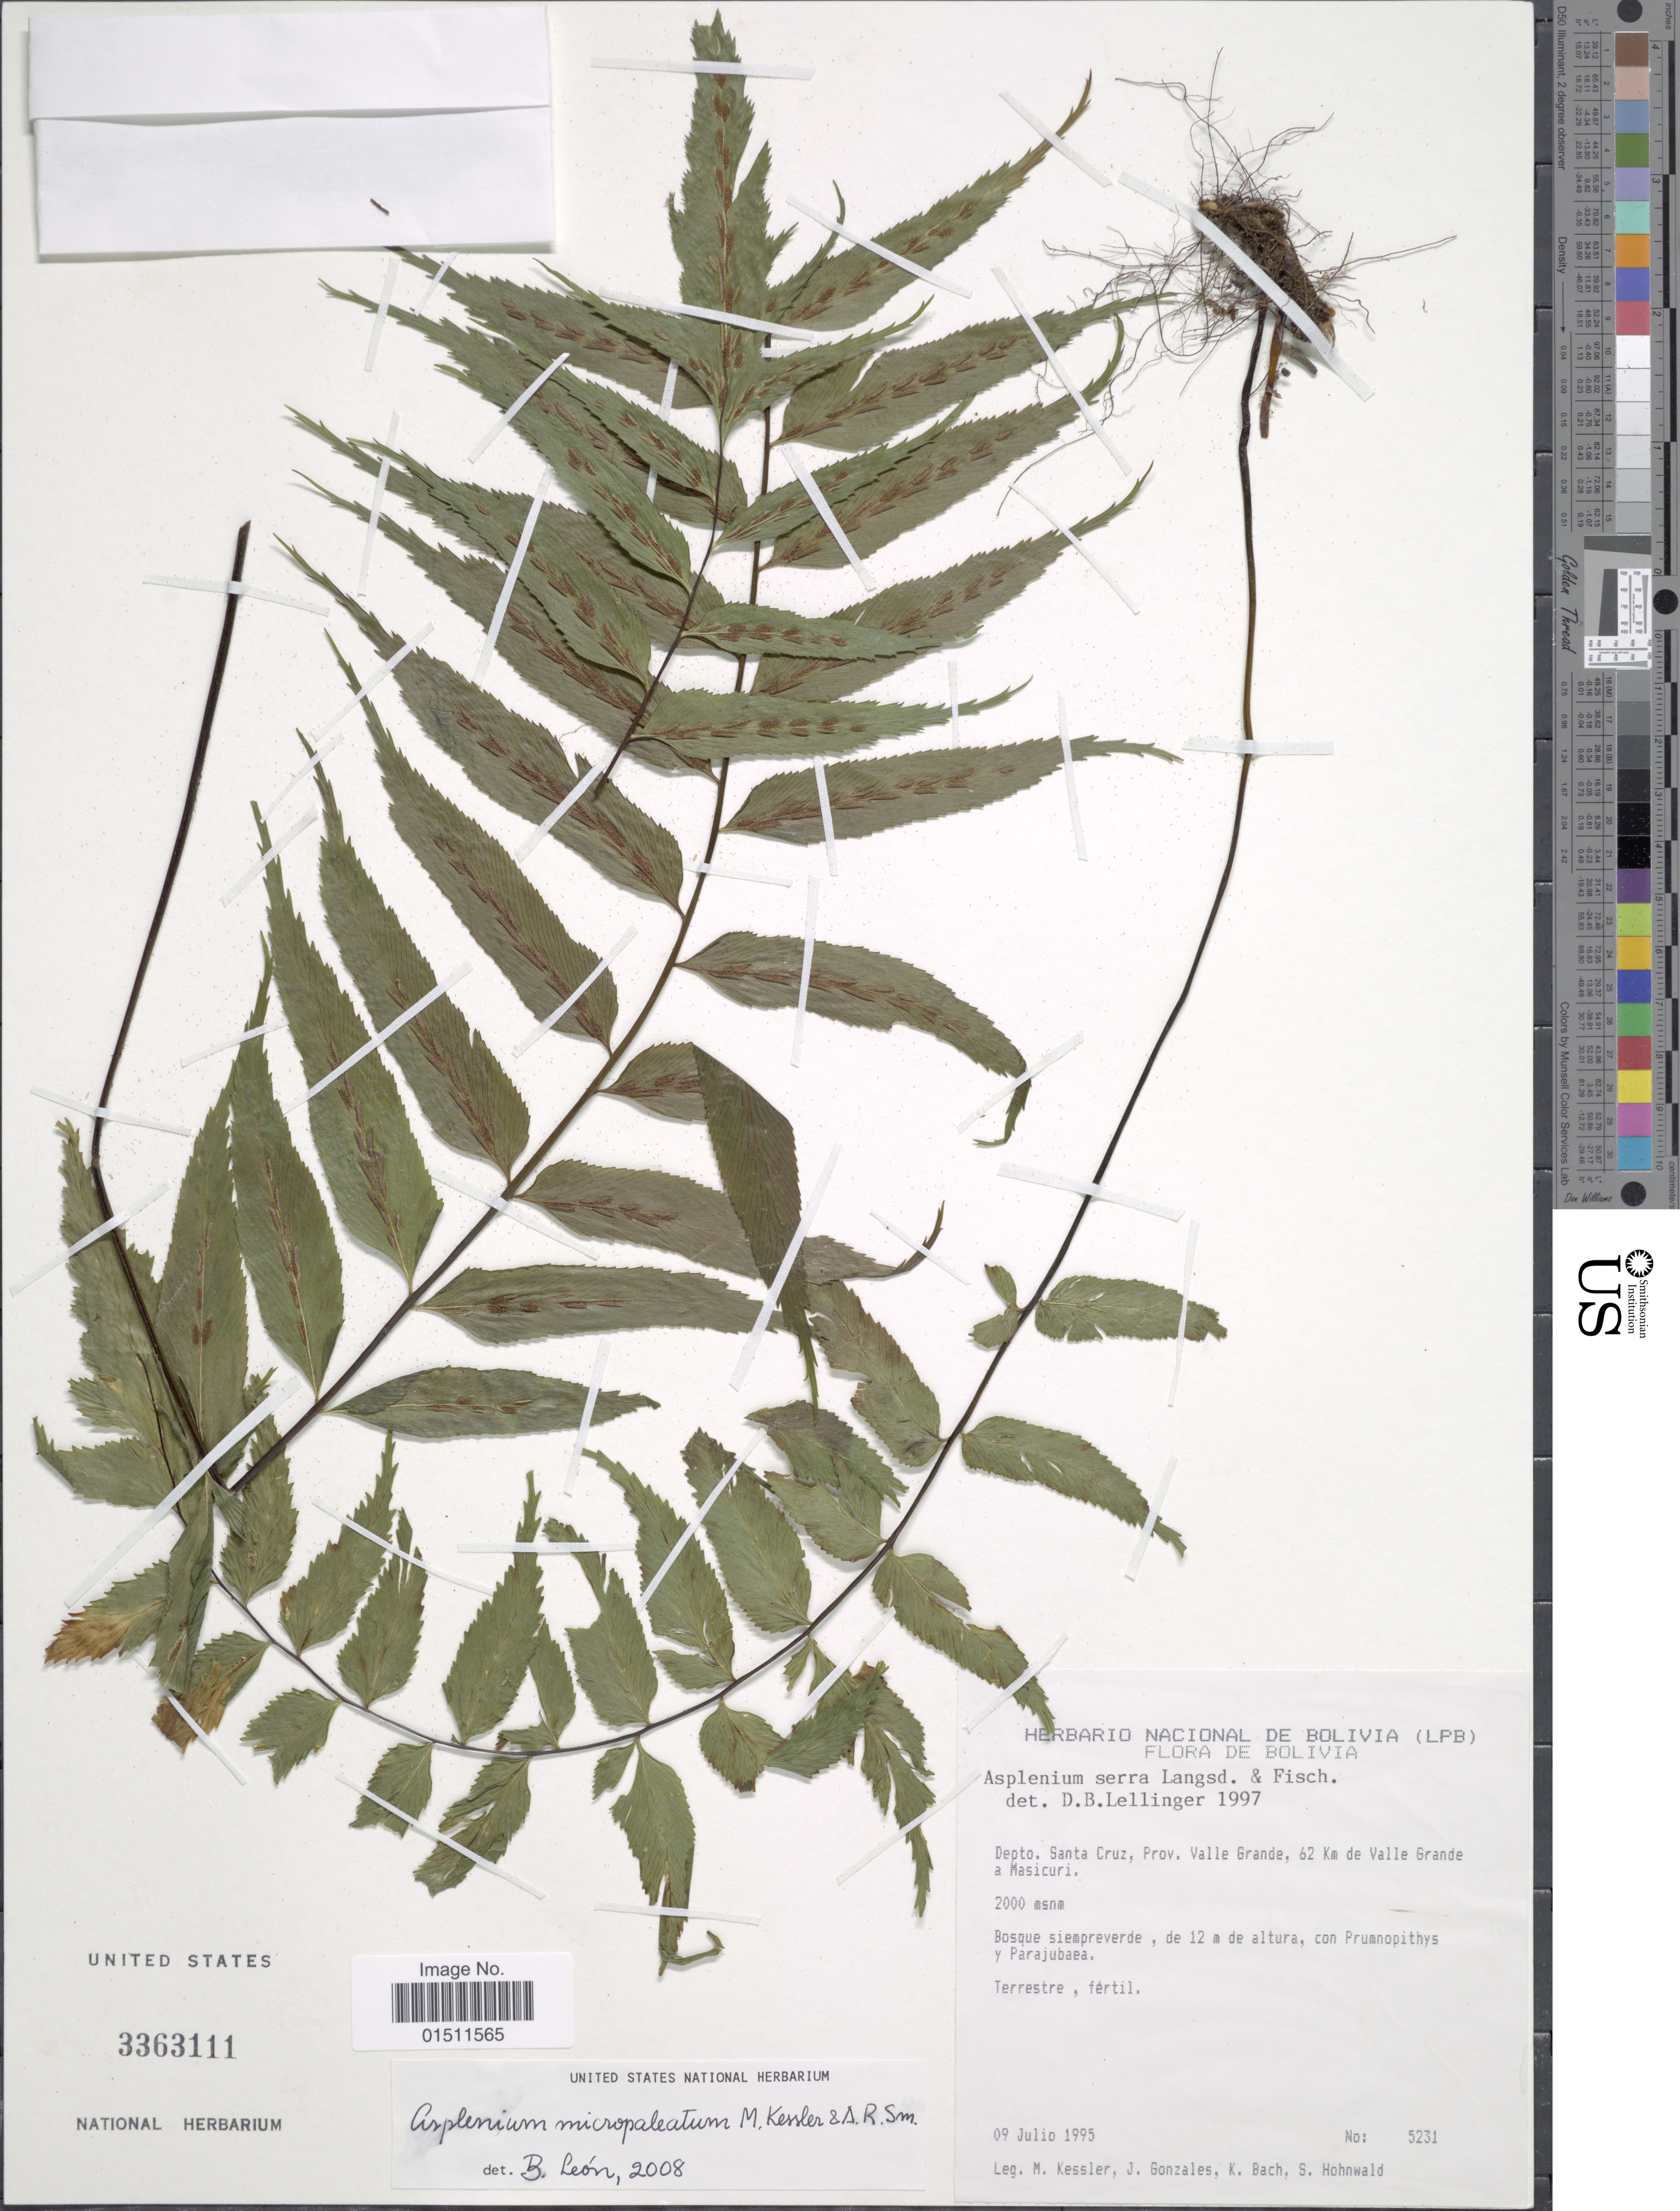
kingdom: Plantae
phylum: Tracheophyta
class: Polypodiopsida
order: Polypodiales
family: Aspleniaceae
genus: Asplenium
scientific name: Asplenium micropaleatum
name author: M. Kessler & A.R. Sm.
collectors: M. Kessler, J. Gonzales, K. Bach & S. Hohnwald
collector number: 5231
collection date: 1995-07-09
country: Bolivia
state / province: Santa Cruz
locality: Depto. Santa Cruz, Prov. Valle Grande, 62 km de Valle Grande a Masicuri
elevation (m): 2000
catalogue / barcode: US 3363111